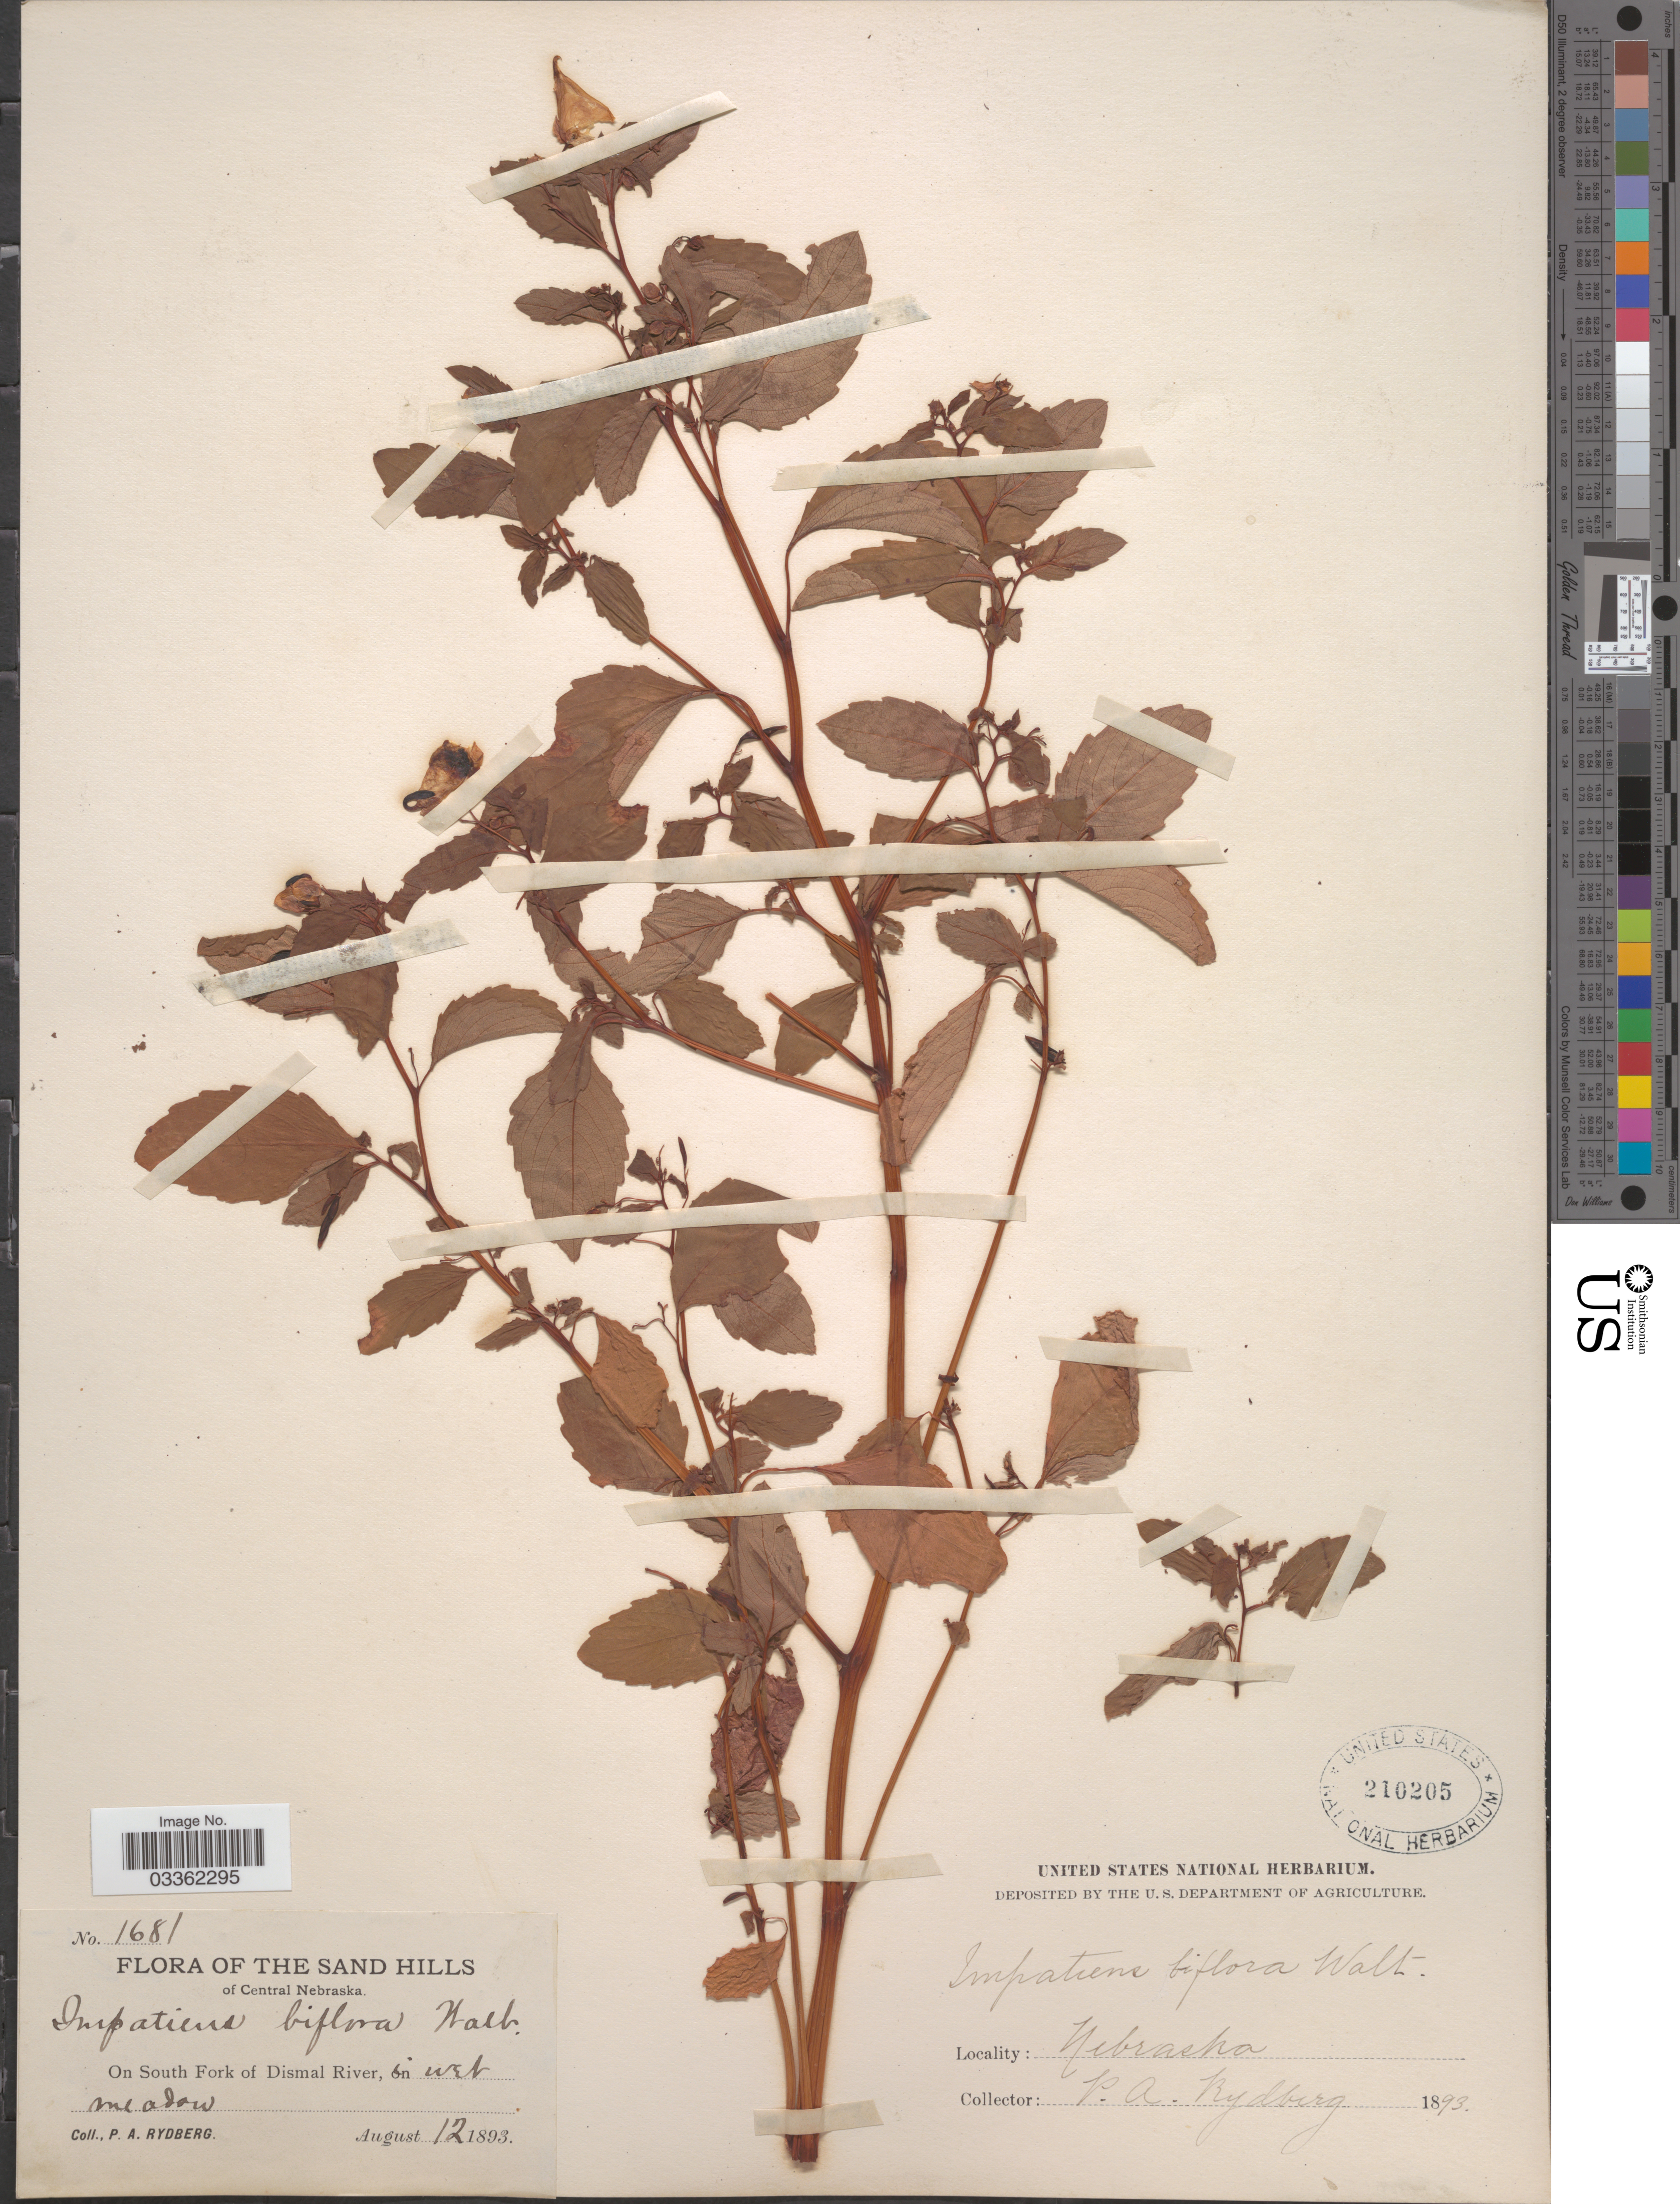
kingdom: Plantae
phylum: Tracheophyta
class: Magnoliopsida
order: Ericales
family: Balsaminaceae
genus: Impatiens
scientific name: Impatiens capensis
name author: Meerb.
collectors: P. A. Rydberg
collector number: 1681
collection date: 1893-08-12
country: United States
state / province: Nebraska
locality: The Sand Hills of Central Nebraska, On South Fork of Dismal River.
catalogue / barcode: US 210205